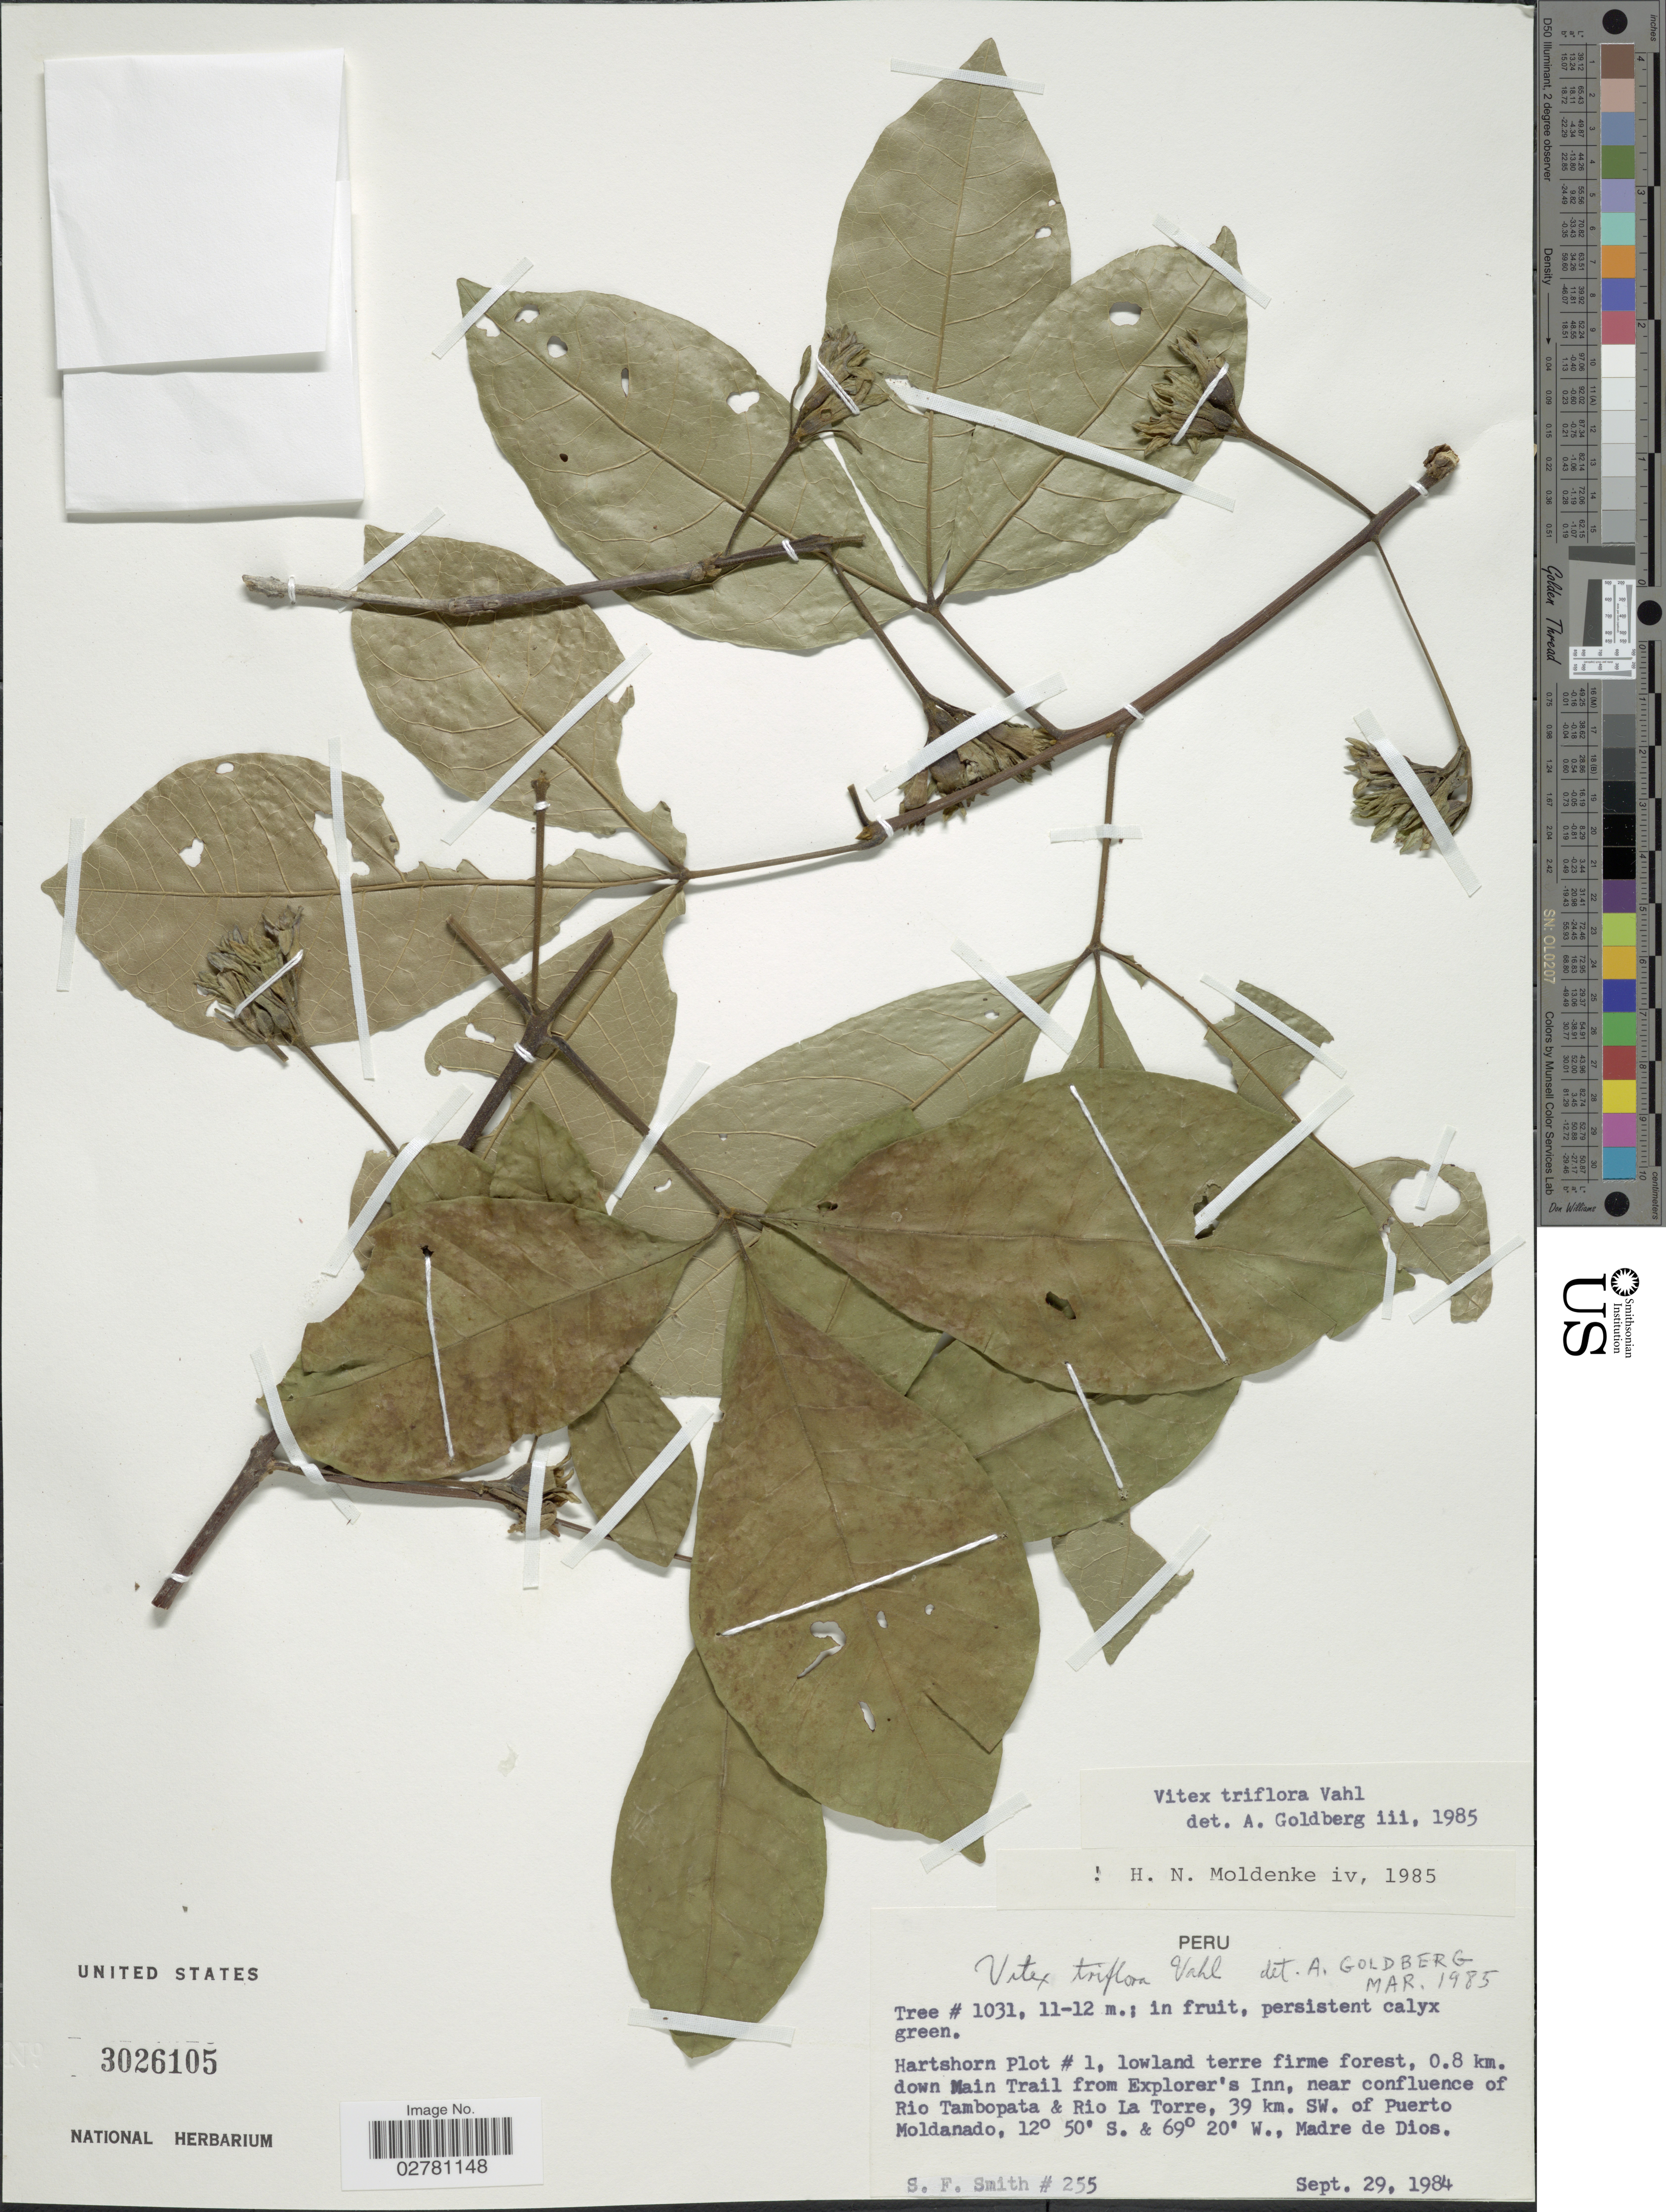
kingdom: Plantae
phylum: Tracheophyta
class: Magnoliopsida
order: Lamiales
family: Lamiaceae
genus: Vitex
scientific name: Vitex triflora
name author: Vahl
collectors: S.F. Smith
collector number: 255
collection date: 1984-09-29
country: Peru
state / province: Madre de Dios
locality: Hartshorn Plot #1, lowland terre firme forest, 0.8 km. down Main Trail from Explorer's Inn, near confluence of Rio Tambopata & Rio La Torre, 39 km. SW. of Puerto Moldanado.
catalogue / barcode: US 3026105